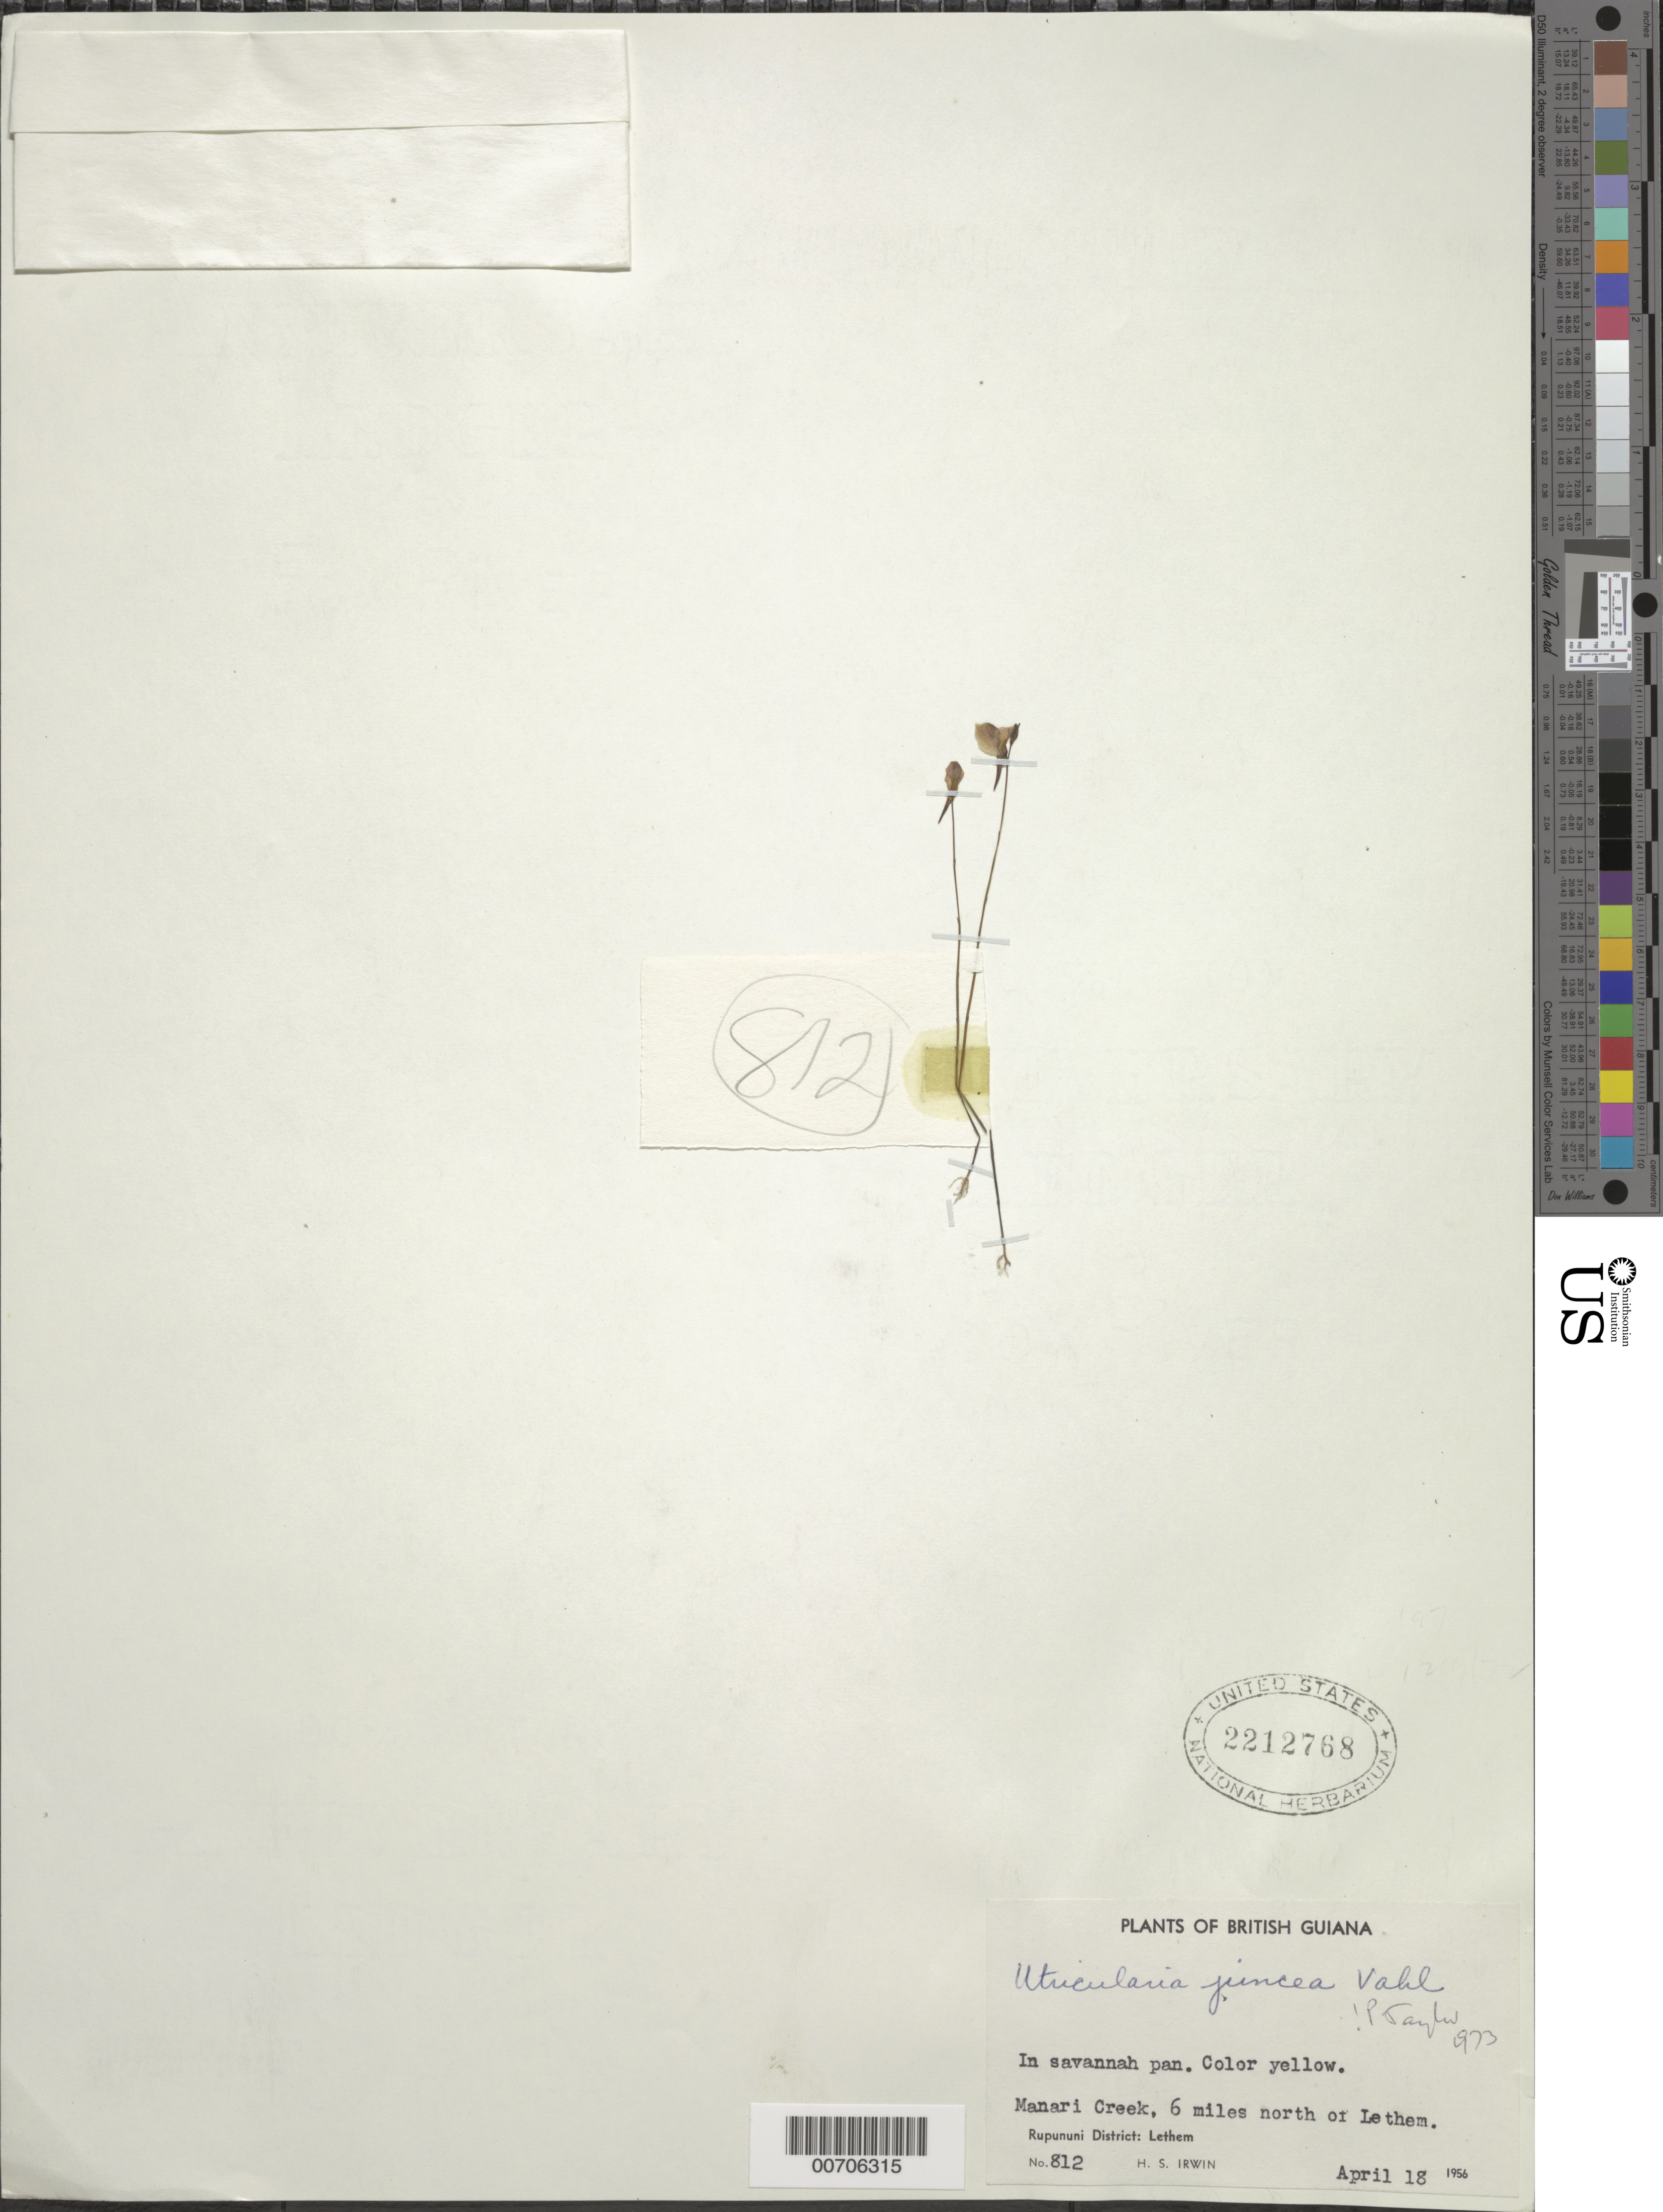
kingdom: Plantae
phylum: Tracheophyta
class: Magnoliopsida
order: Lamiales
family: Lentibulariaceae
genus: Utricularia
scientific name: Utricularia juncea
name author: Vahl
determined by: Taylor, P.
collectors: H. Irwin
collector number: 812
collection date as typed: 18-Apr-56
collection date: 1956-04-18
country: Guyana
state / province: U. Takutu-U. Essequibo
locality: Rupununi Dist., 6 mi. N of Lethem, on Manari Creek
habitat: Savanna pan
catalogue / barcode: US 2212768